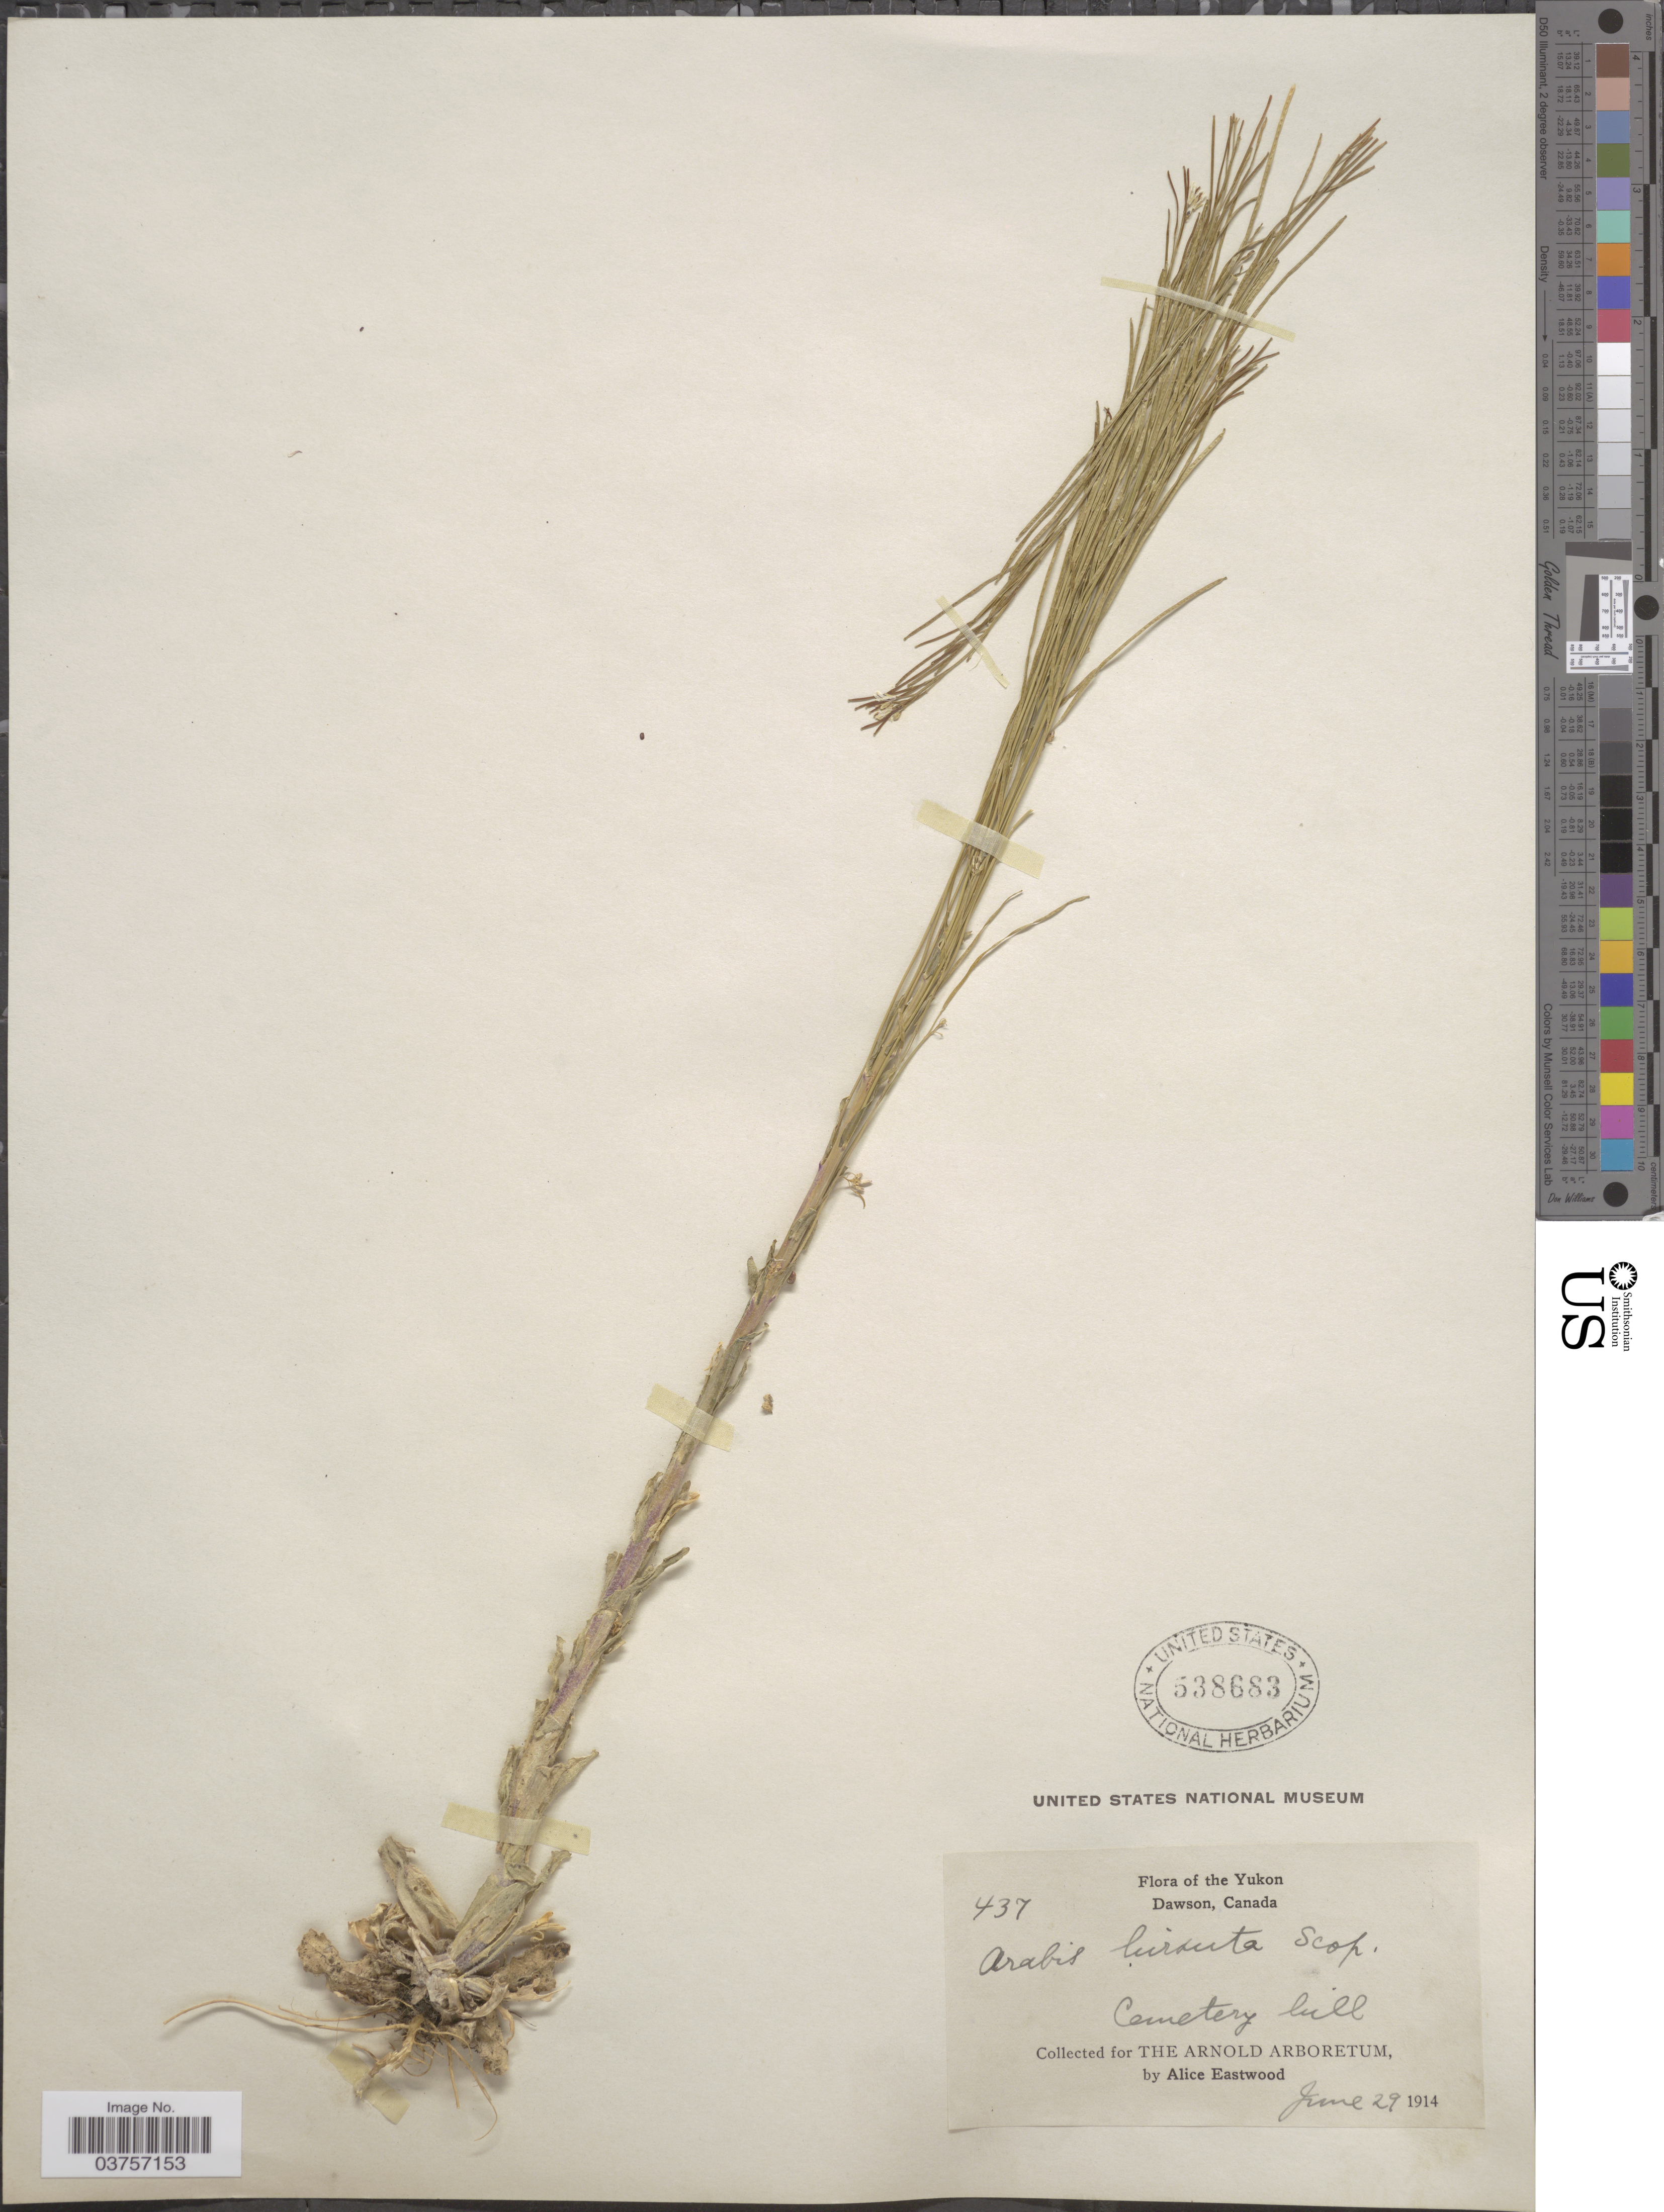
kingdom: Plantae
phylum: Tracheophyta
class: Magnoliopsida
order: Brassicales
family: Brassicaceae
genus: Arabis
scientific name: Arabis hirsuta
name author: (L.) Scop.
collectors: A. Eastwood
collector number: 437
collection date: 1914-06-29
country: Canada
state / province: Yukon Territory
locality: The Yukon. Dawson. Cemetery hill.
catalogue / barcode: US 538683